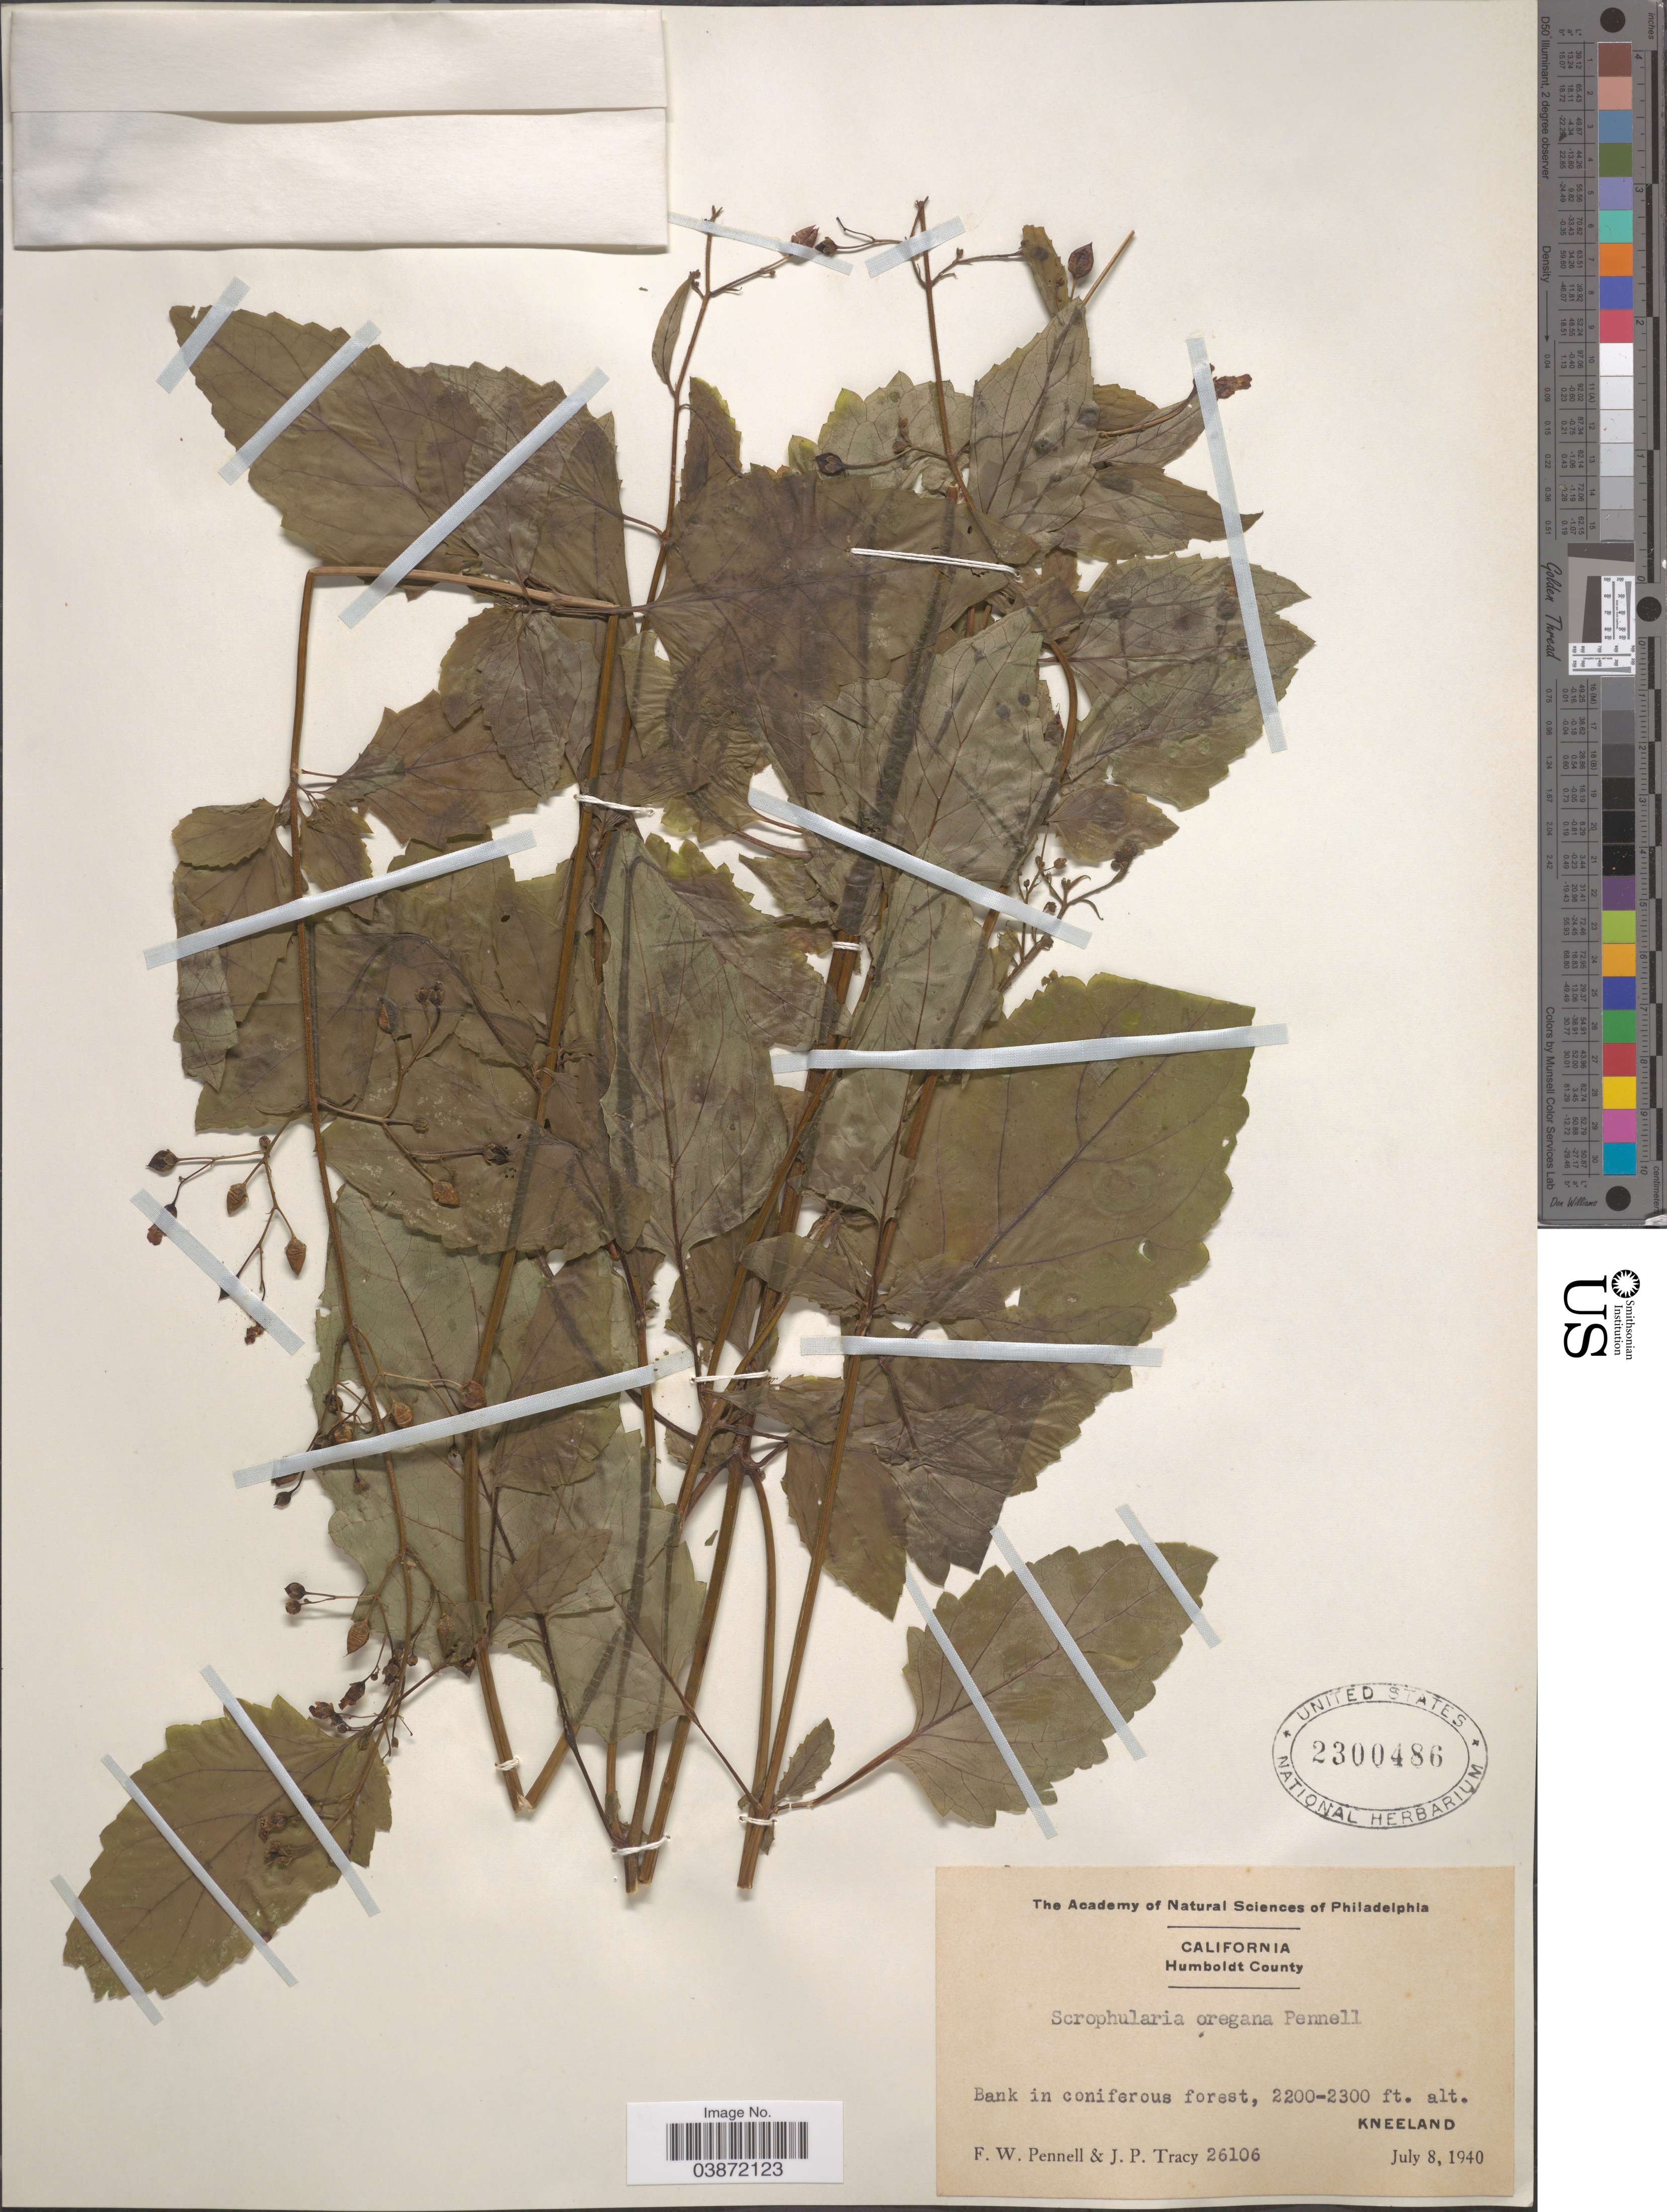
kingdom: Plantae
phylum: Tracheophyta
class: Magnoliopsida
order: Lamiales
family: Scrophulariaceae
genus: Scrophularia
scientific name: Scrophularia oregana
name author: Pennell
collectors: F. W. Pennell & J. Tracy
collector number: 26106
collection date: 1940-07-08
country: United States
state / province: California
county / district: Humboldt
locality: Humboldt County. Bank in coniferous forest. Kneeland.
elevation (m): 671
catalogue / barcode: US 2300486